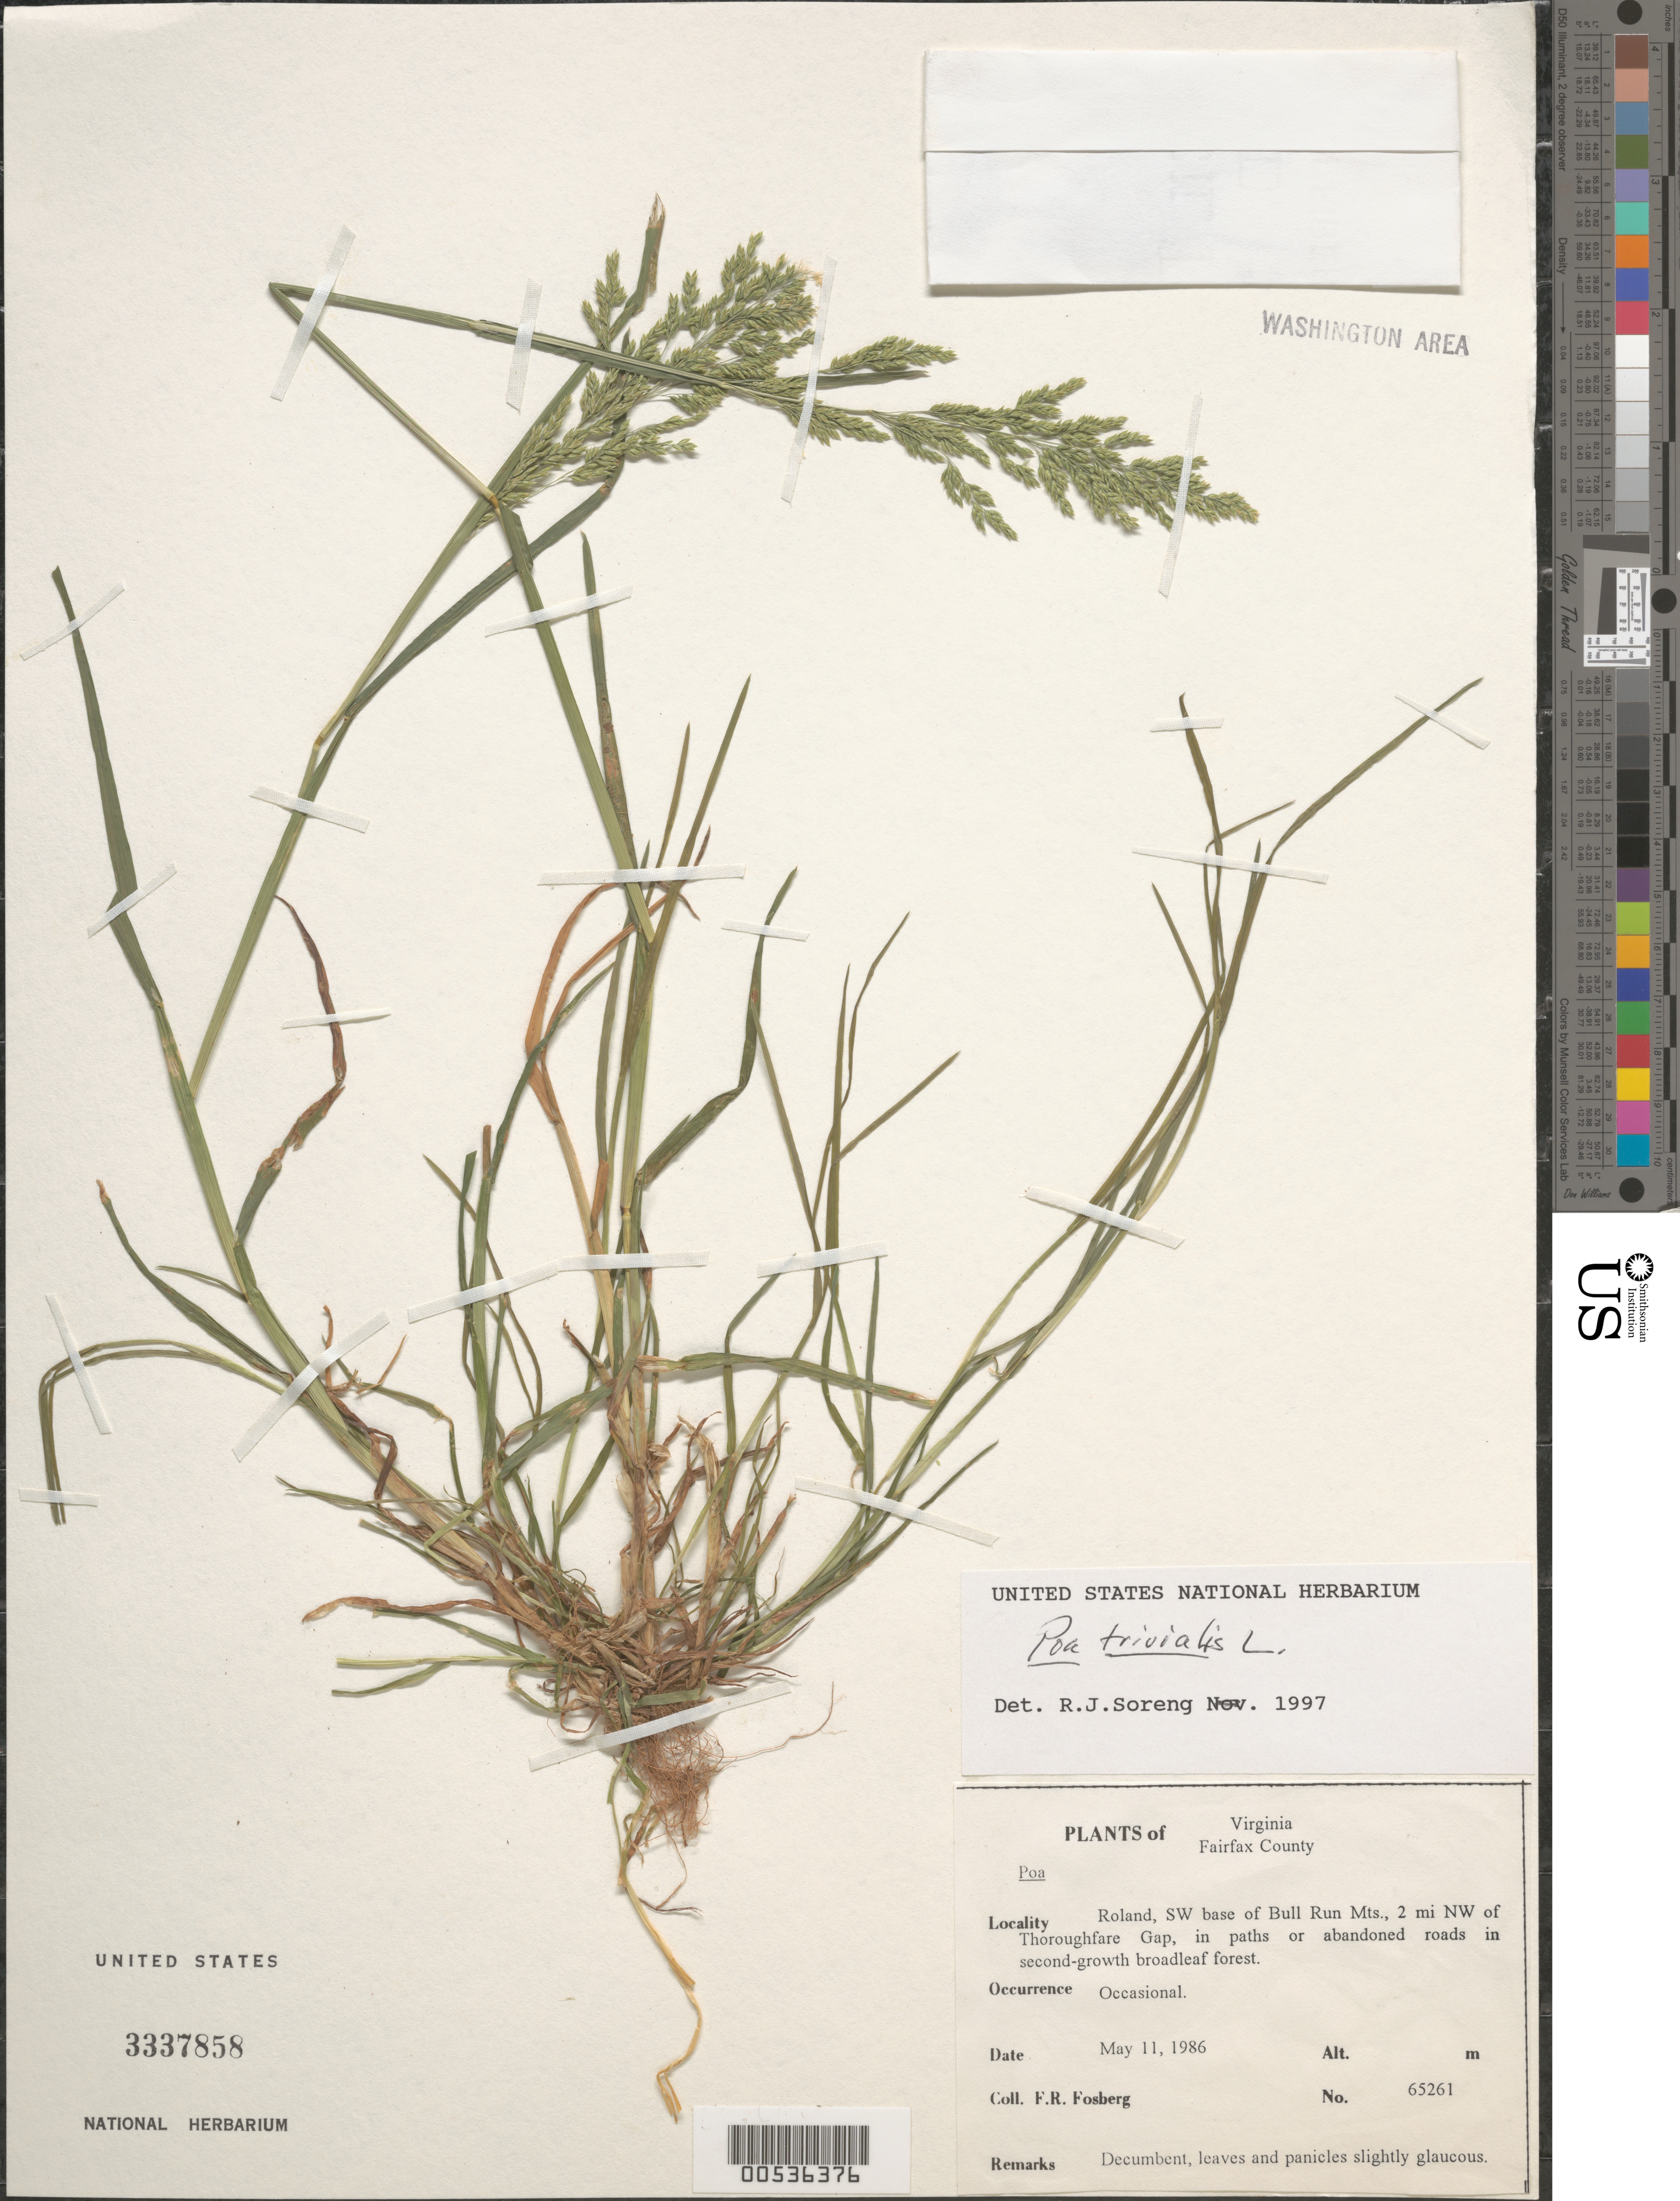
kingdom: Plantae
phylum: Tracheophyta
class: Liliopsida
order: Poales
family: Poaceae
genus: Poa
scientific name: Poa trivialis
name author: L.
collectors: F. R. Fosberg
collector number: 65261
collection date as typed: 11 May 1986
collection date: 1986-05-11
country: United States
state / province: Virginia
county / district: Fauquier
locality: Roland, SW base of Bull Run Mts., 2 Mi NW of Thorofare Gap Bull Run Mts.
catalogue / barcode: US 3337858